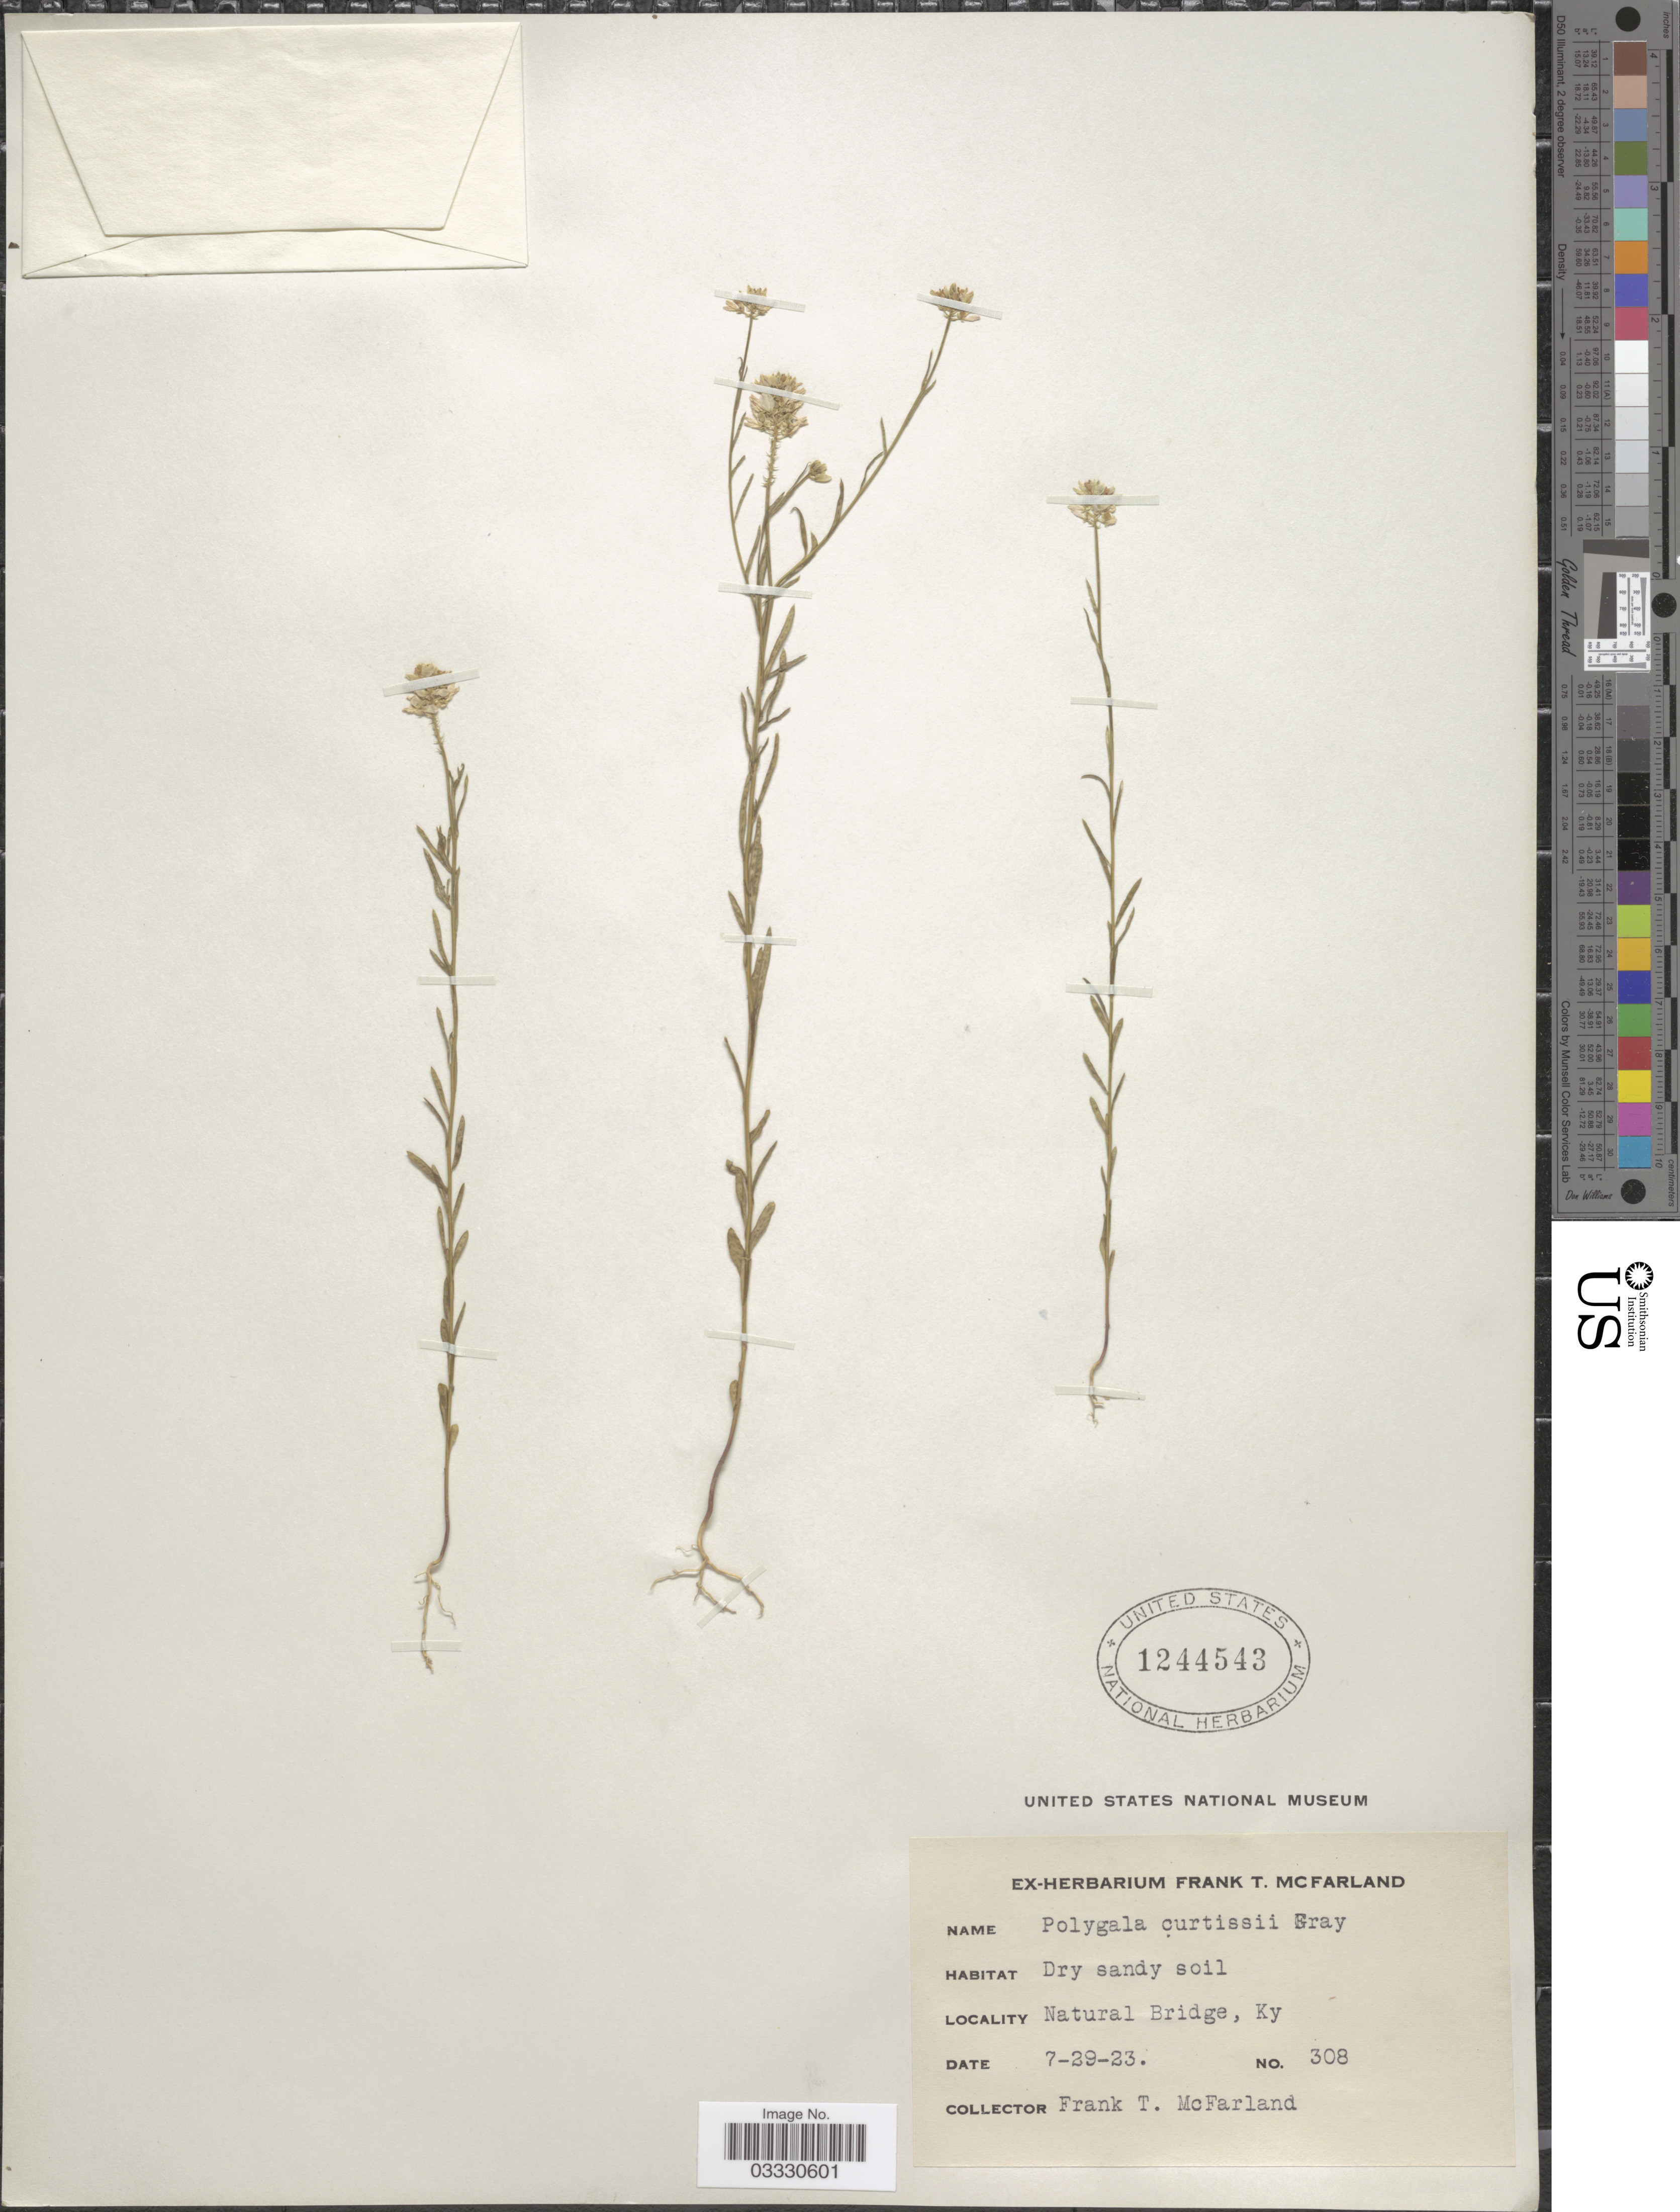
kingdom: Plantae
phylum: Tracheophyta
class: Magnoliopsida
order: Fabales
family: Polygalaceae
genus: Polygala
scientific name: Polygala curtissii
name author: A. Gray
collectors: F. McFarland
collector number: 308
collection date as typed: Transcribed d/m/y: 29/7/23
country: United States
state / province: Kentucky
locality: Natural Bridge.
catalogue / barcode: US 1244543